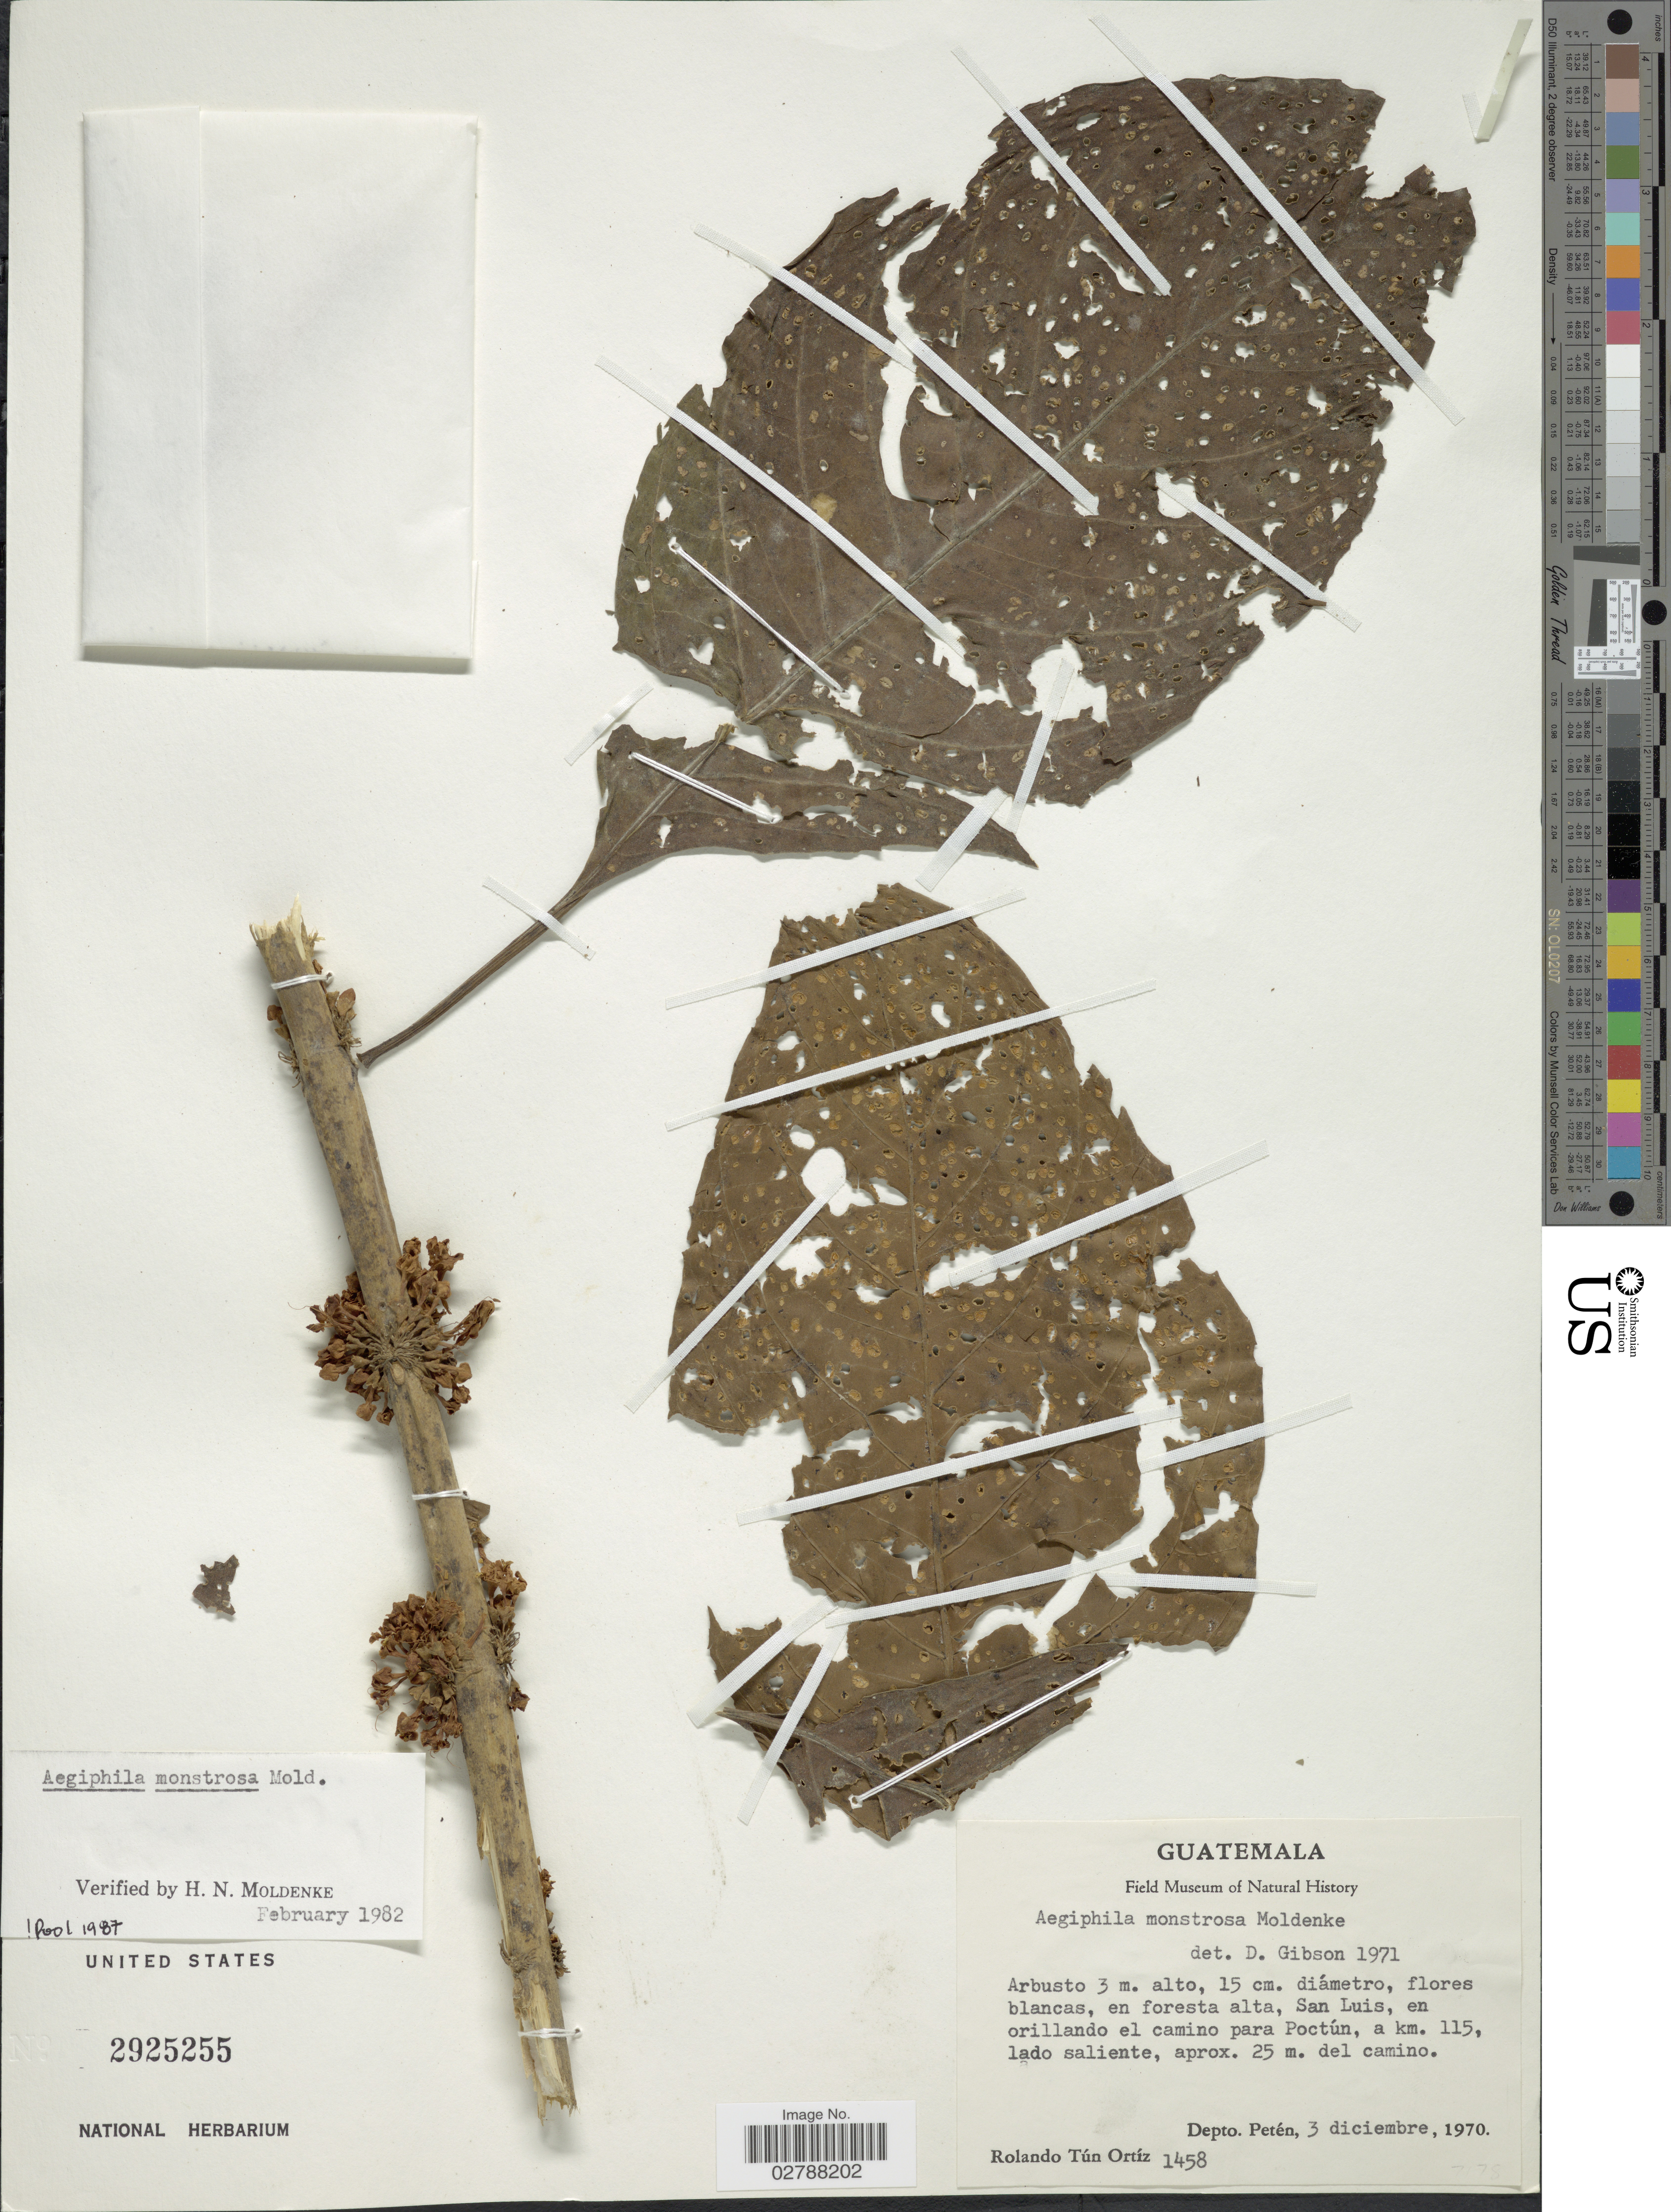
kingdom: Plantae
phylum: Tracheophyta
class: Magnoliopsida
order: Lamiales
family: Lamiaceae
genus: Aegiphila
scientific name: Aegiphila monstrosa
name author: Moldenke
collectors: R. T. Ortíz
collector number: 1458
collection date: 1970-12-03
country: Guatemala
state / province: El Petén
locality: San Luis, en orillando el camino para Poctún, a km. 115, lado saliente. aprox. 25 m. del camino. Depto. Petén.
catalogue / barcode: US 2925255